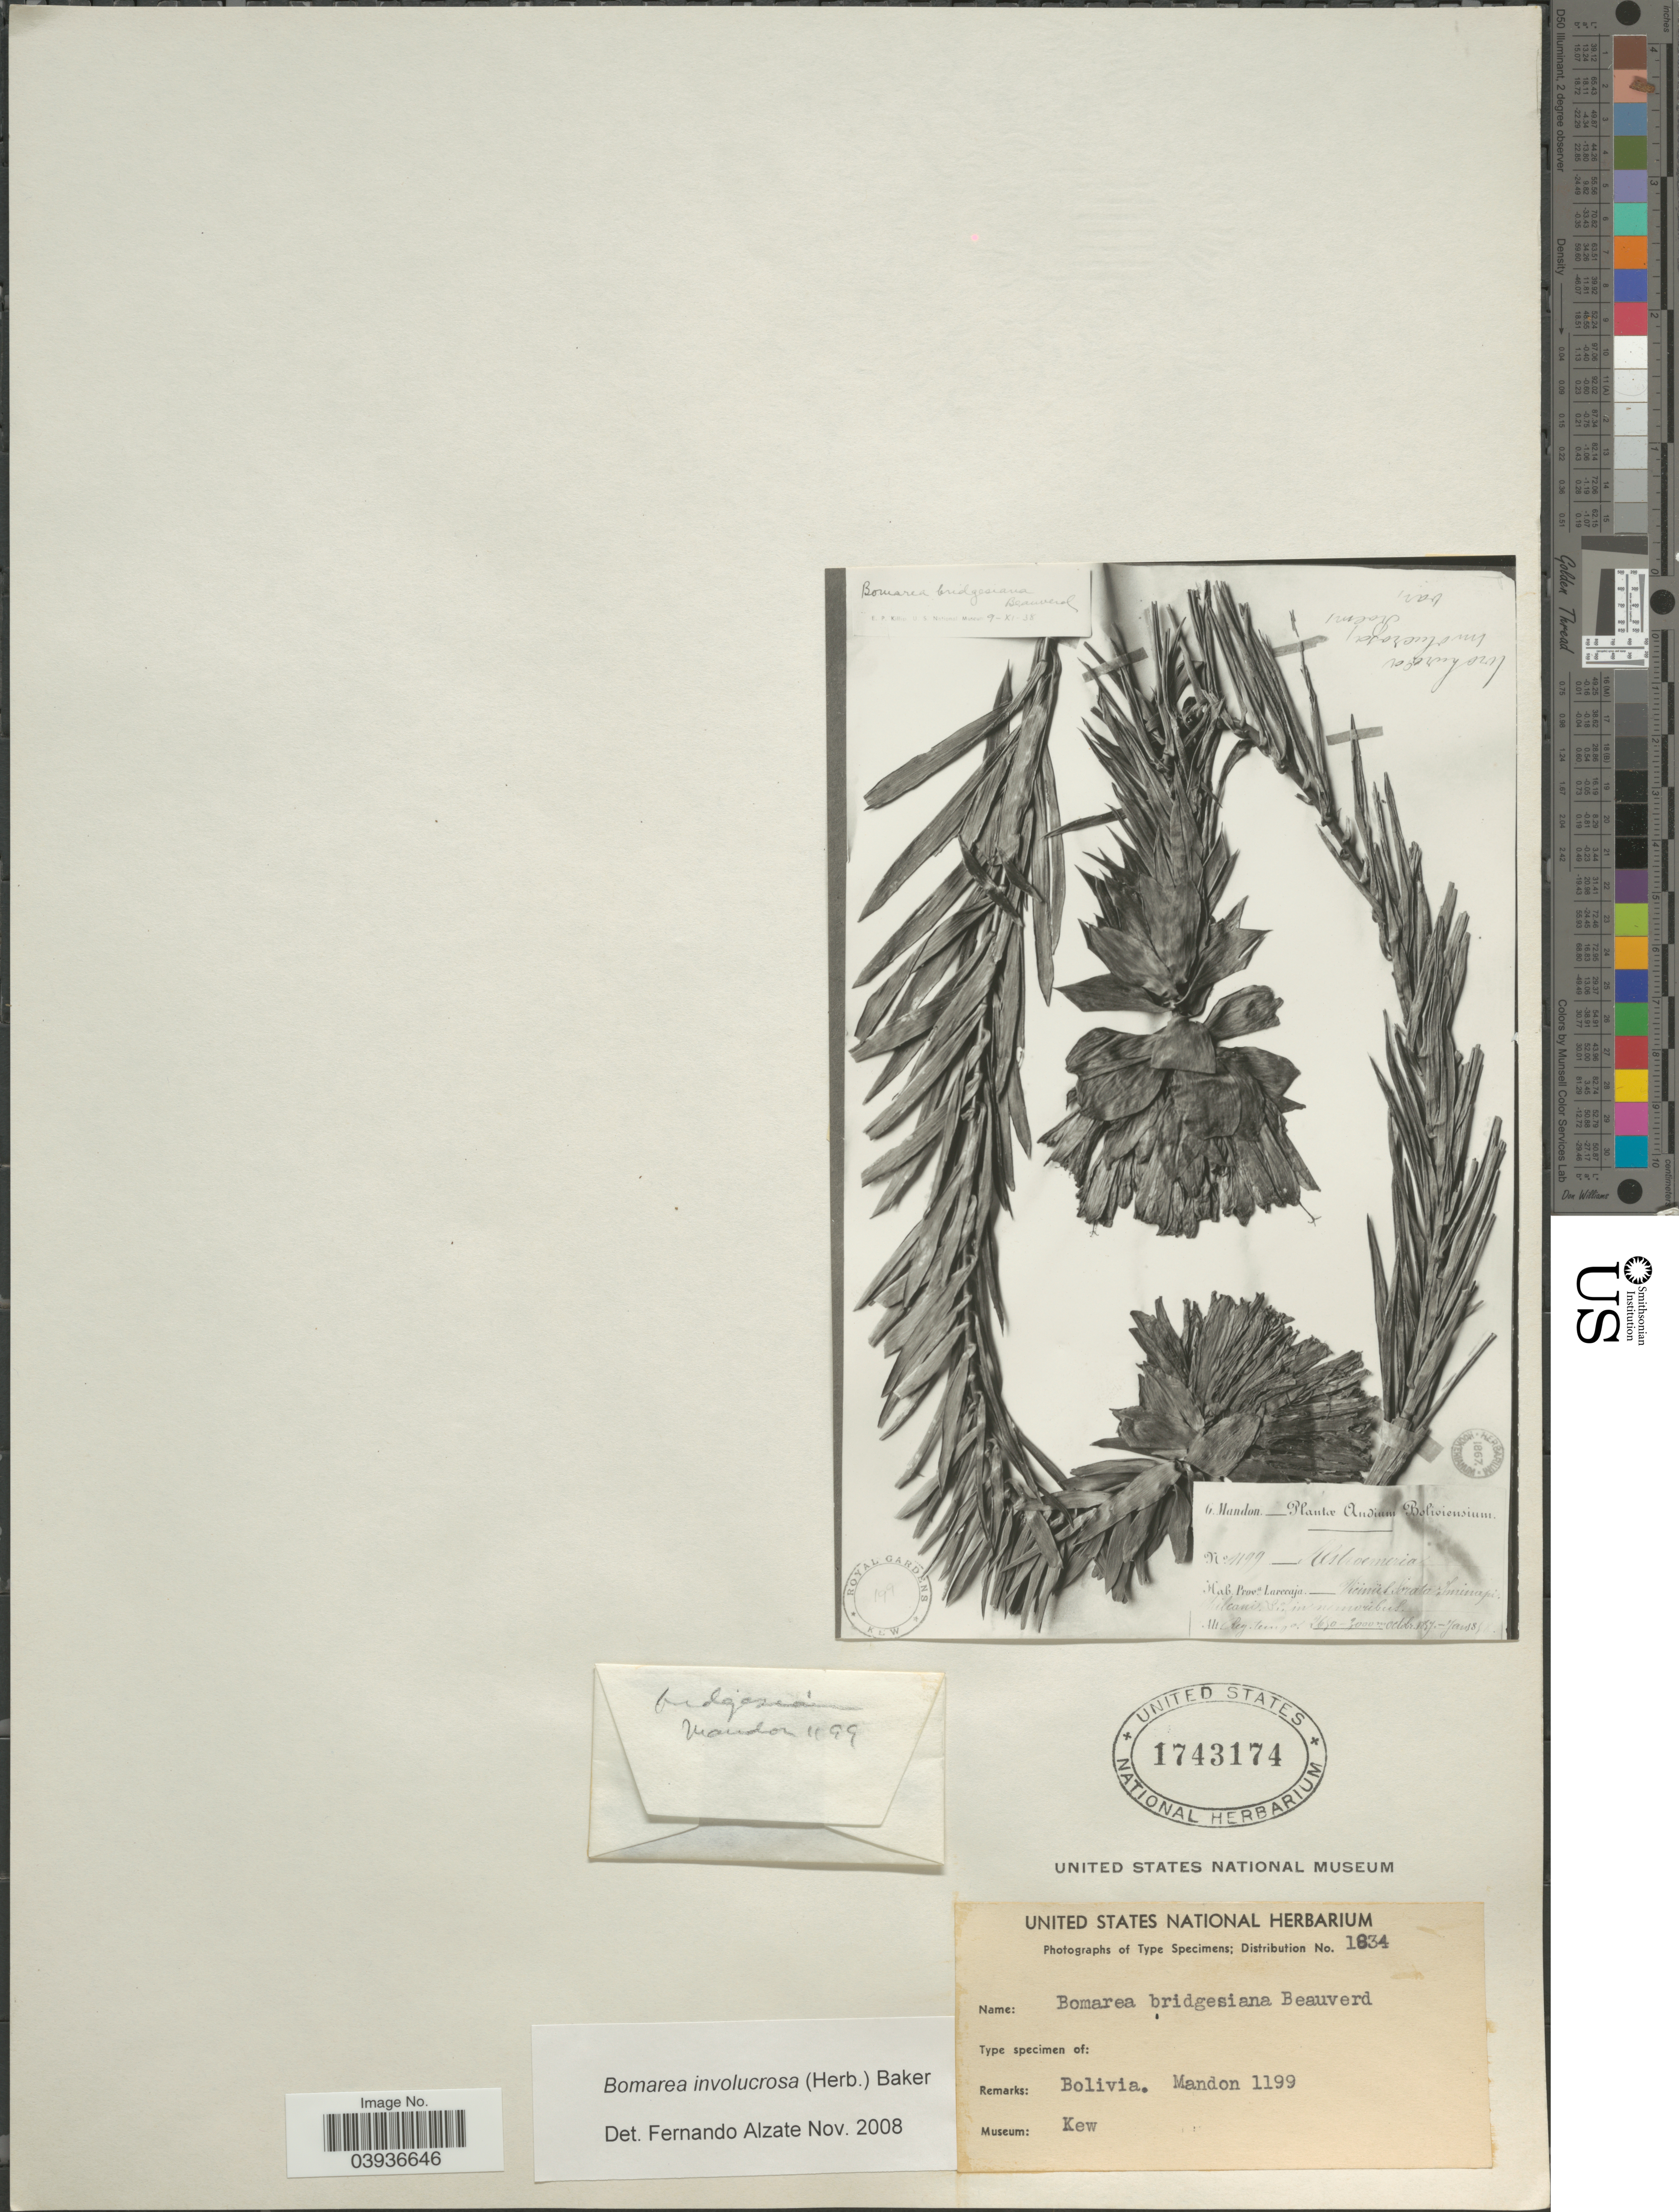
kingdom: Plantae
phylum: Tracheophyta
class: Liliopsida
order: Liliales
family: Alstroemeriaceae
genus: Bomarea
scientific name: Bomarea involucrosa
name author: (Herb.) Baker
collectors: G. Mandon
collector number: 1199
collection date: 1857-10/1858-01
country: Bolivia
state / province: La Páz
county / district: Larecaja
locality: Prova. Larecaja.Viciniis, Sorata, Iminapi Chilcani, la in minocibus.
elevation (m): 2650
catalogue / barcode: US 1743174